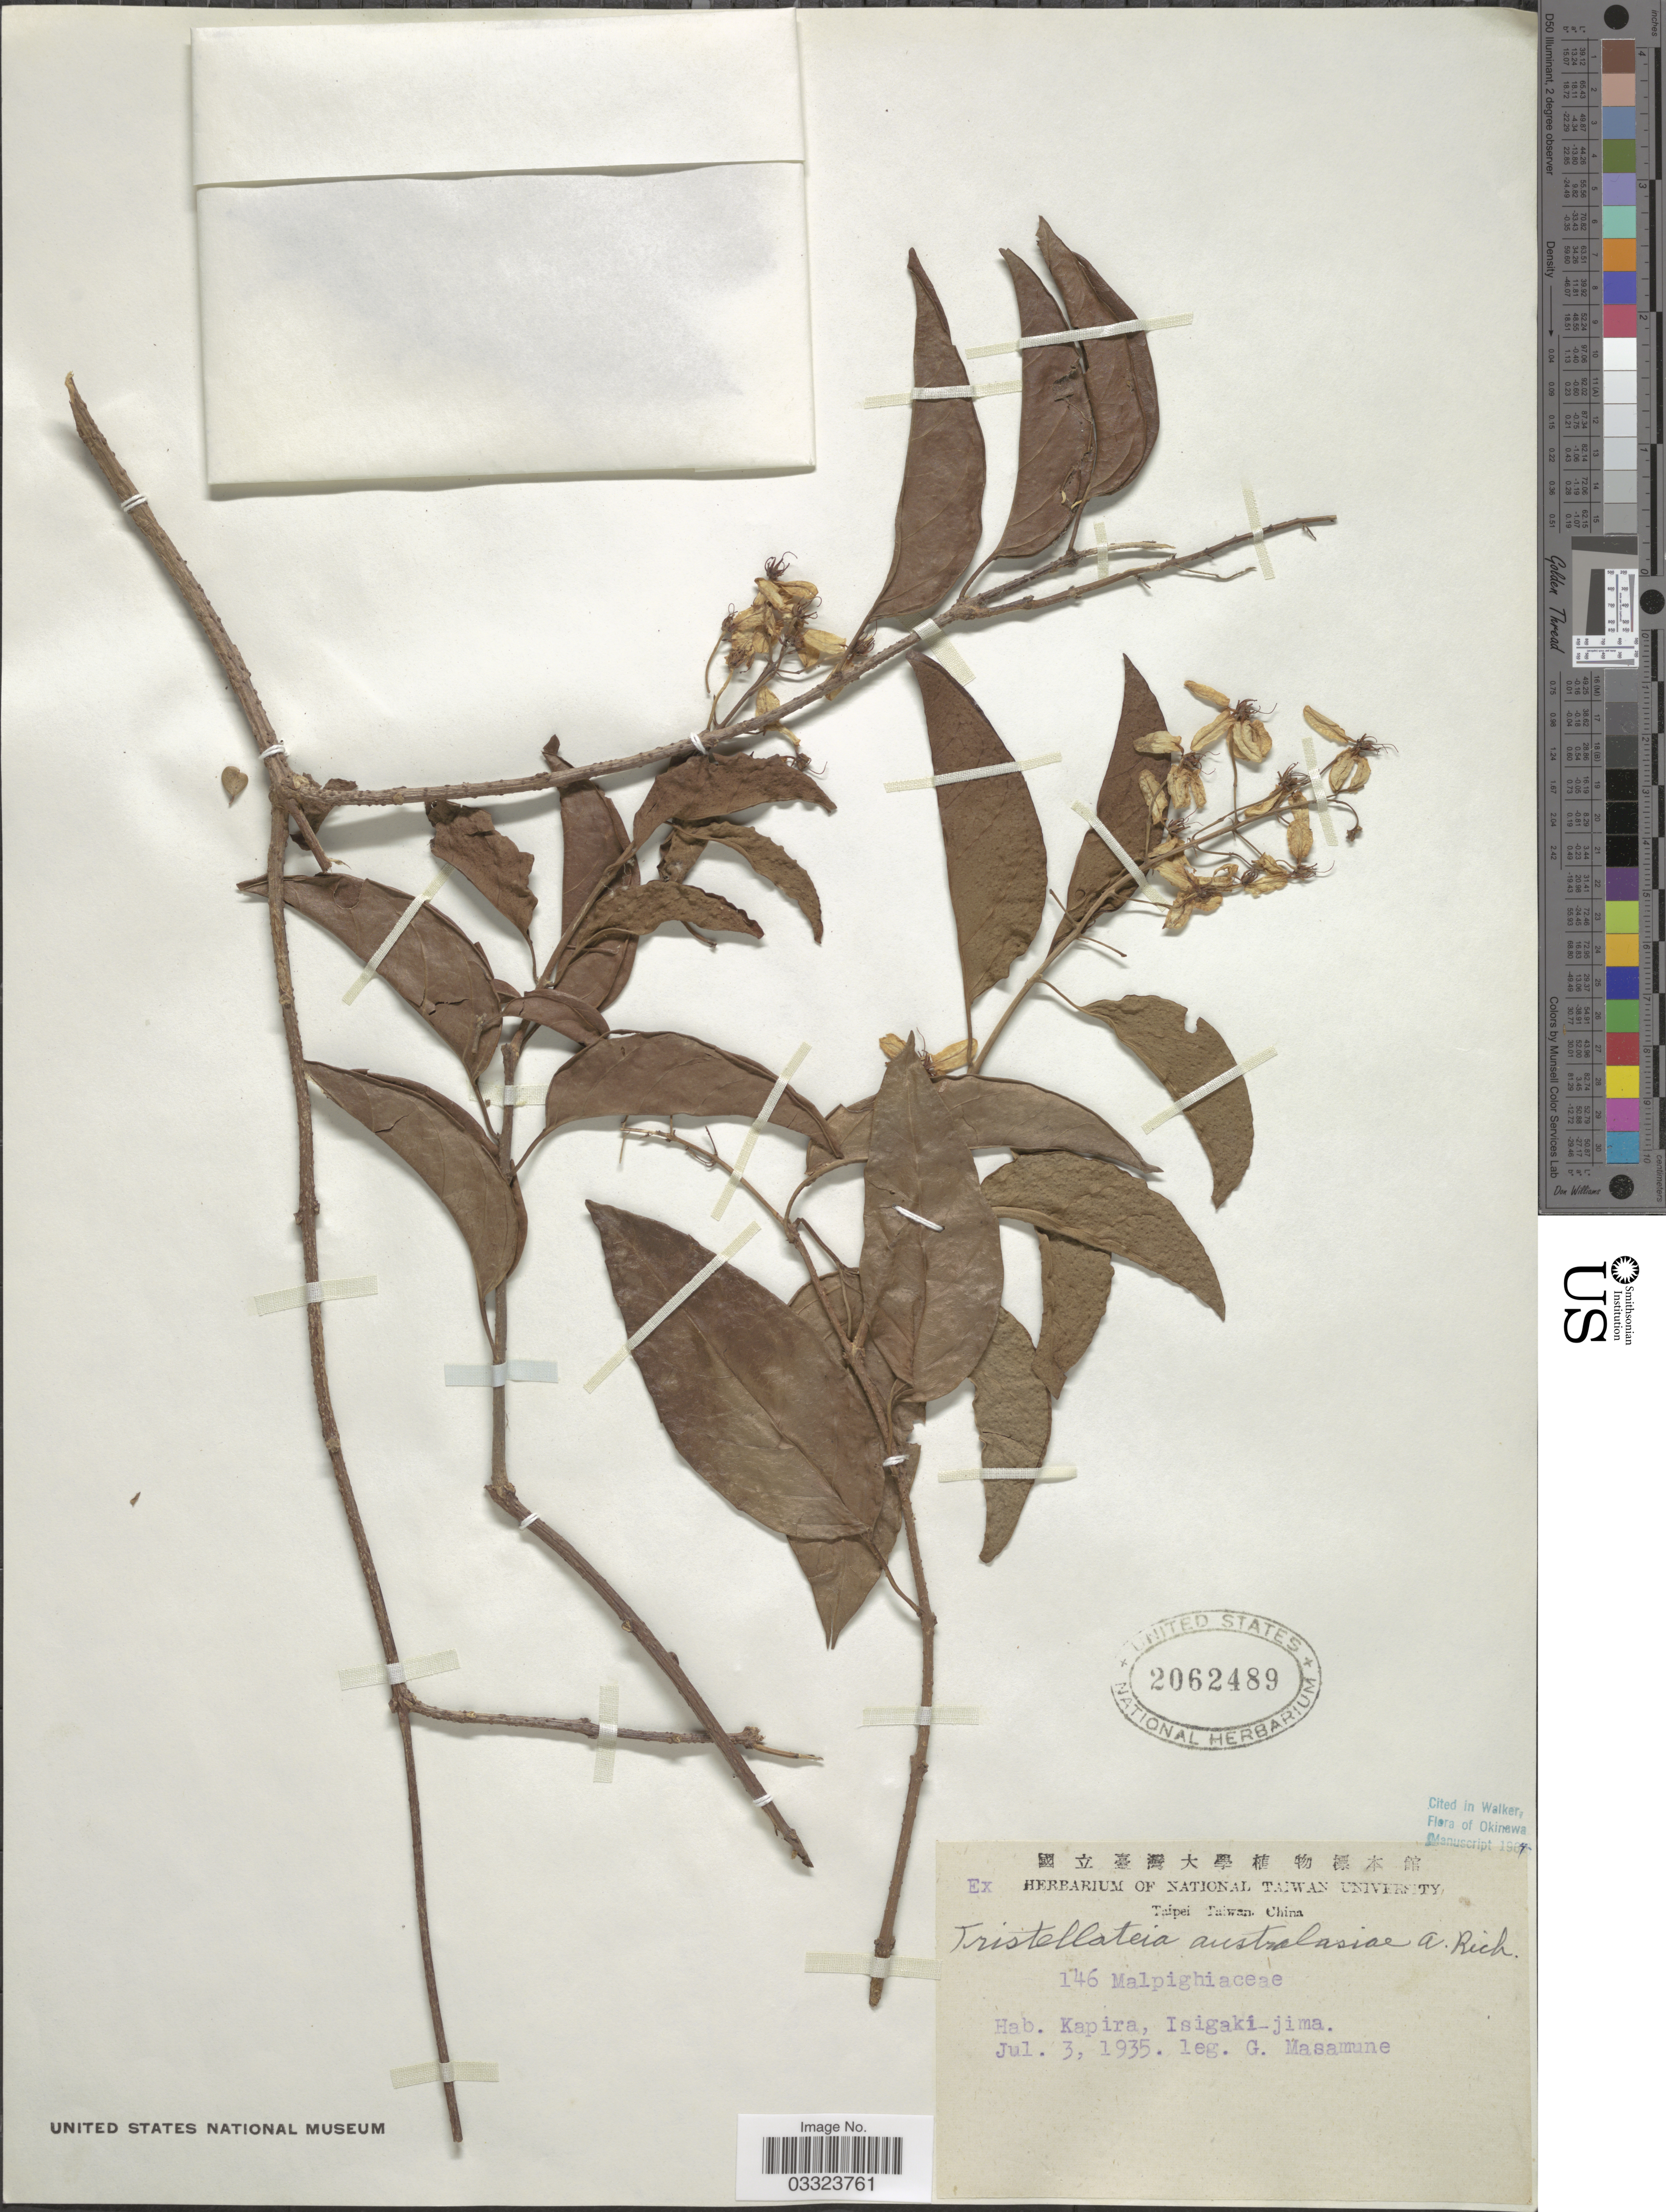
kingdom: Plantae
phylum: Tracheophyta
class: Magnoliopsida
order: Malpighiales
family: Malpighiaceae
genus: Tristellateia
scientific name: Tristellateia australasiae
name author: A. Rich.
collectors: G. Masamune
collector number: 146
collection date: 1935-07-03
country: Taiwan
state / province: Taipei City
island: Taiwan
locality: Kapira, Isigaki-jima.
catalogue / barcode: US 2062489